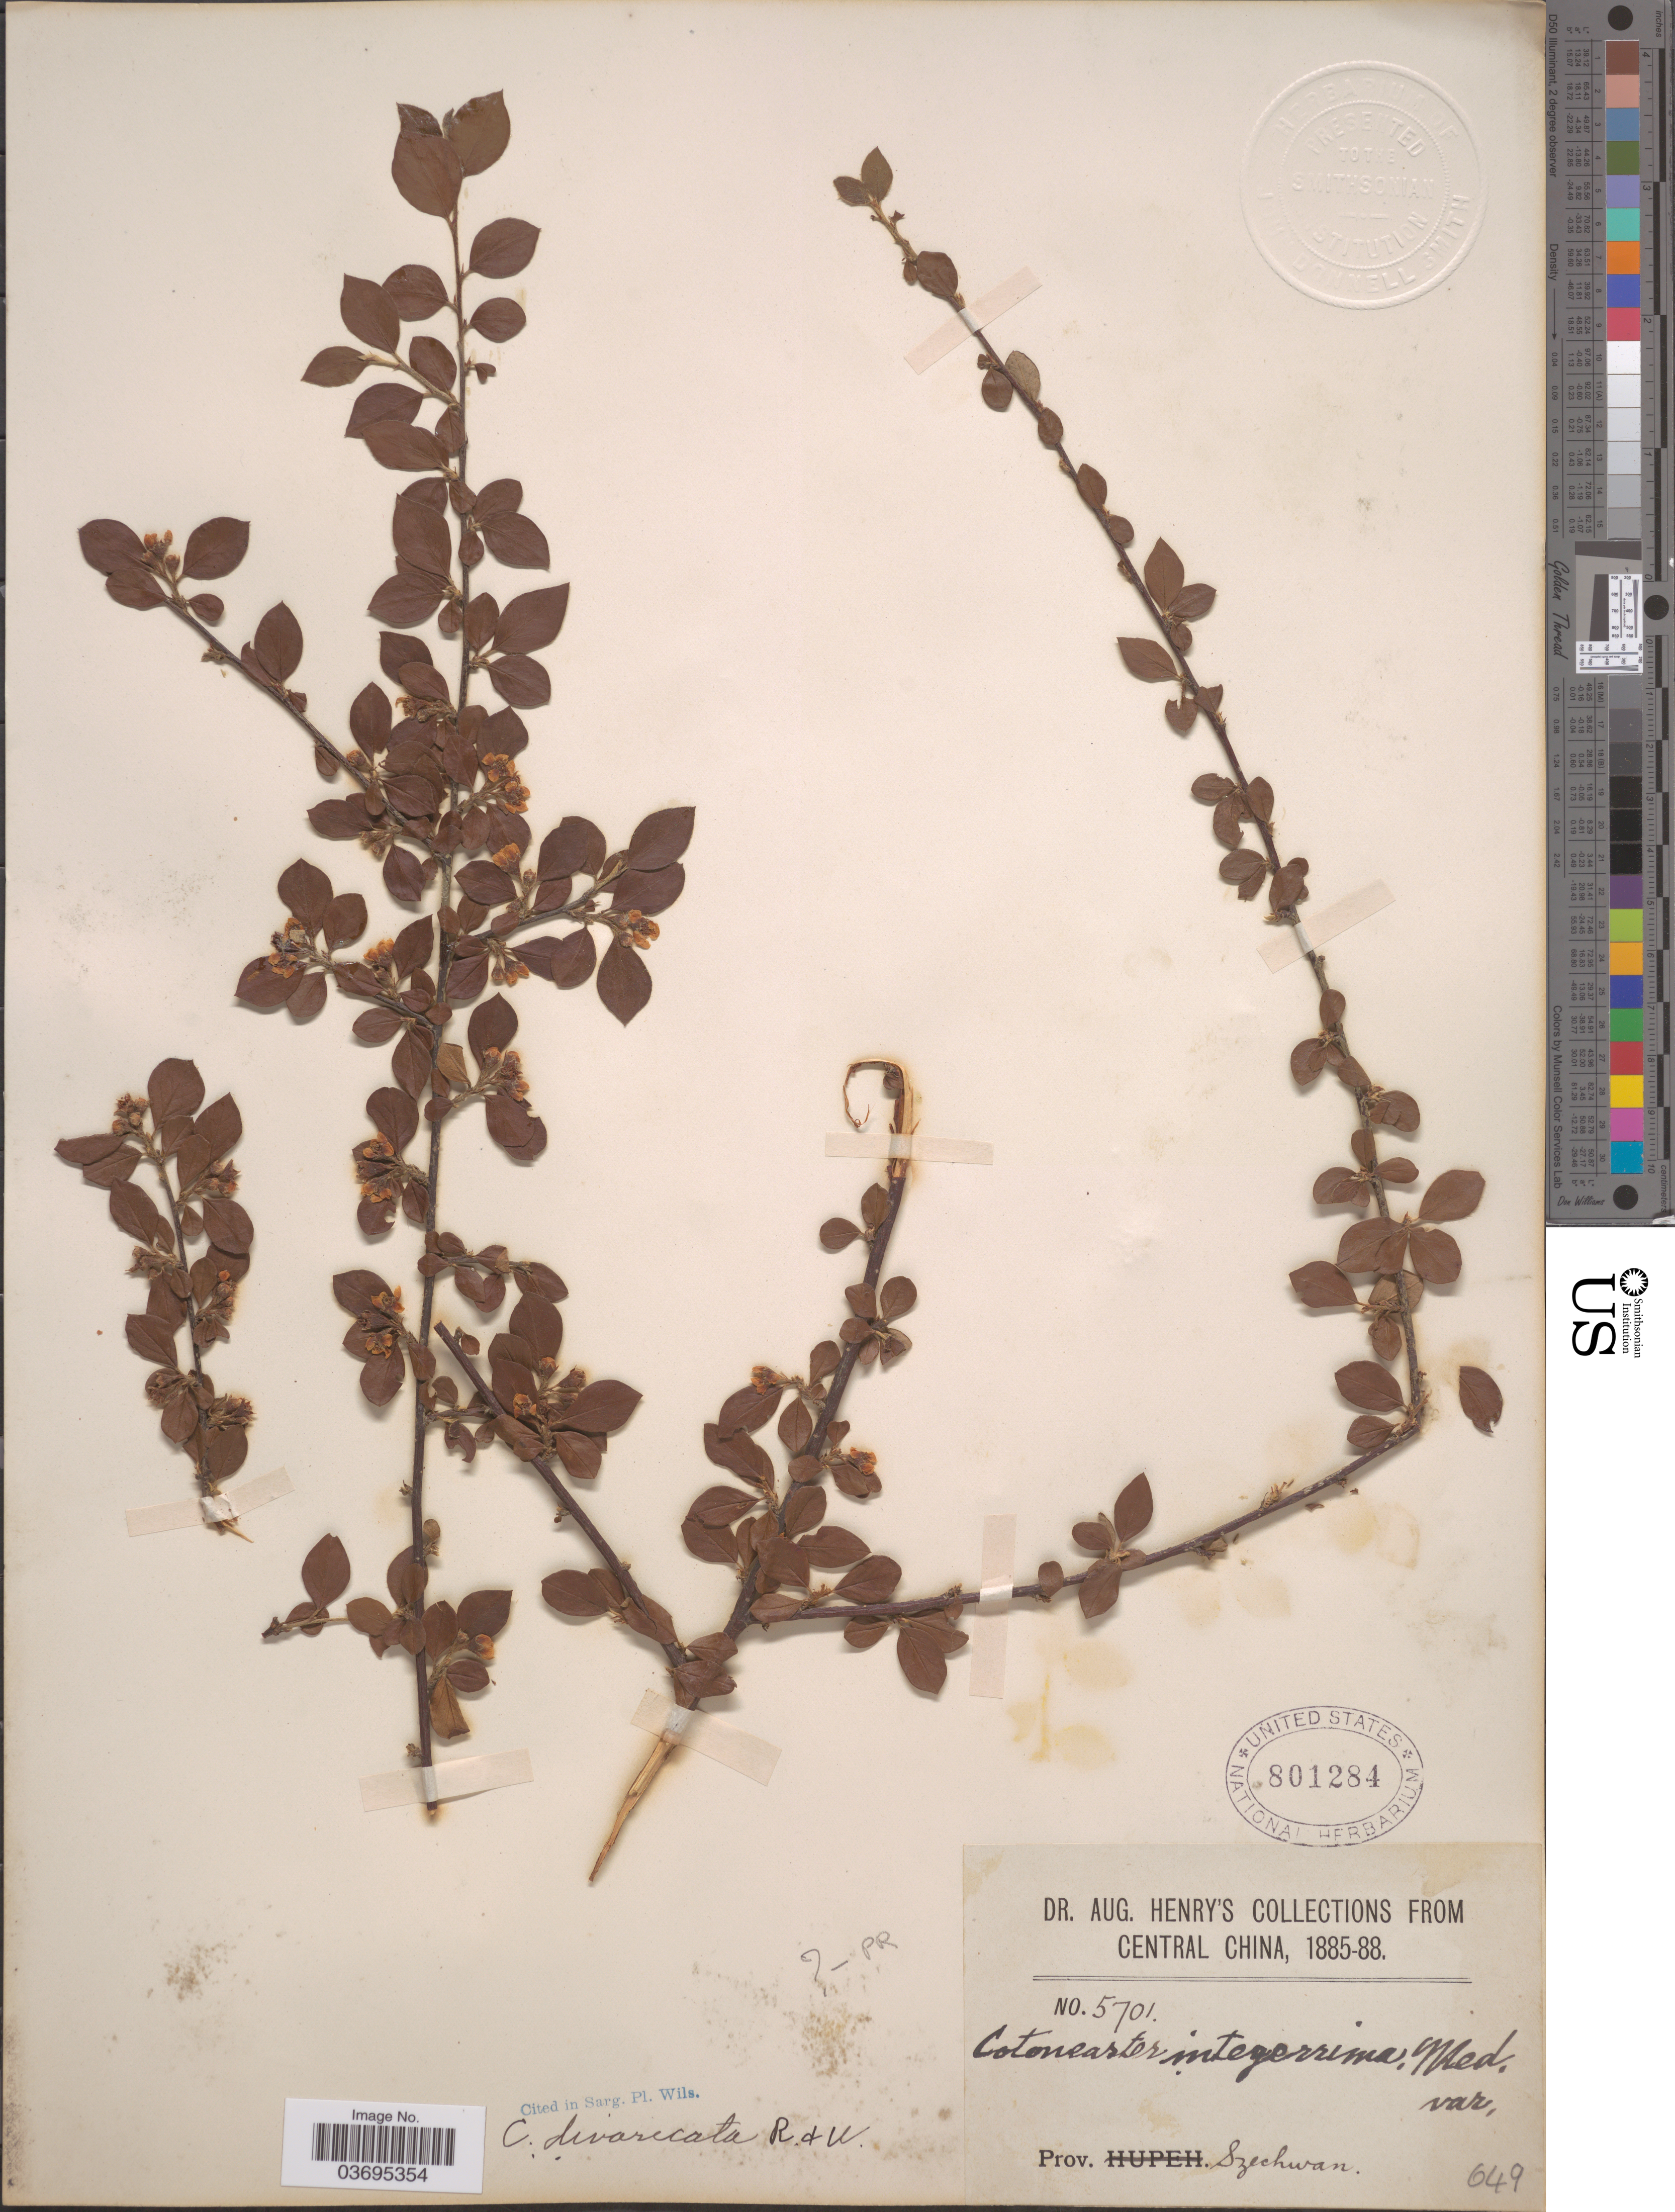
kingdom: Plantae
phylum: Tracheophyta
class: Magnoliopsida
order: Rosales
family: Rosaceae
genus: Cotoneaster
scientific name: Cotoneaster divaricatus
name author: Rehder & E.H. Wilson in Sarg.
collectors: A. Henry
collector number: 5701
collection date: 1885/1888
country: China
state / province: Sichuan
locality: Central China. Prov. Szechwan.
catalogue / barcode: US 801284